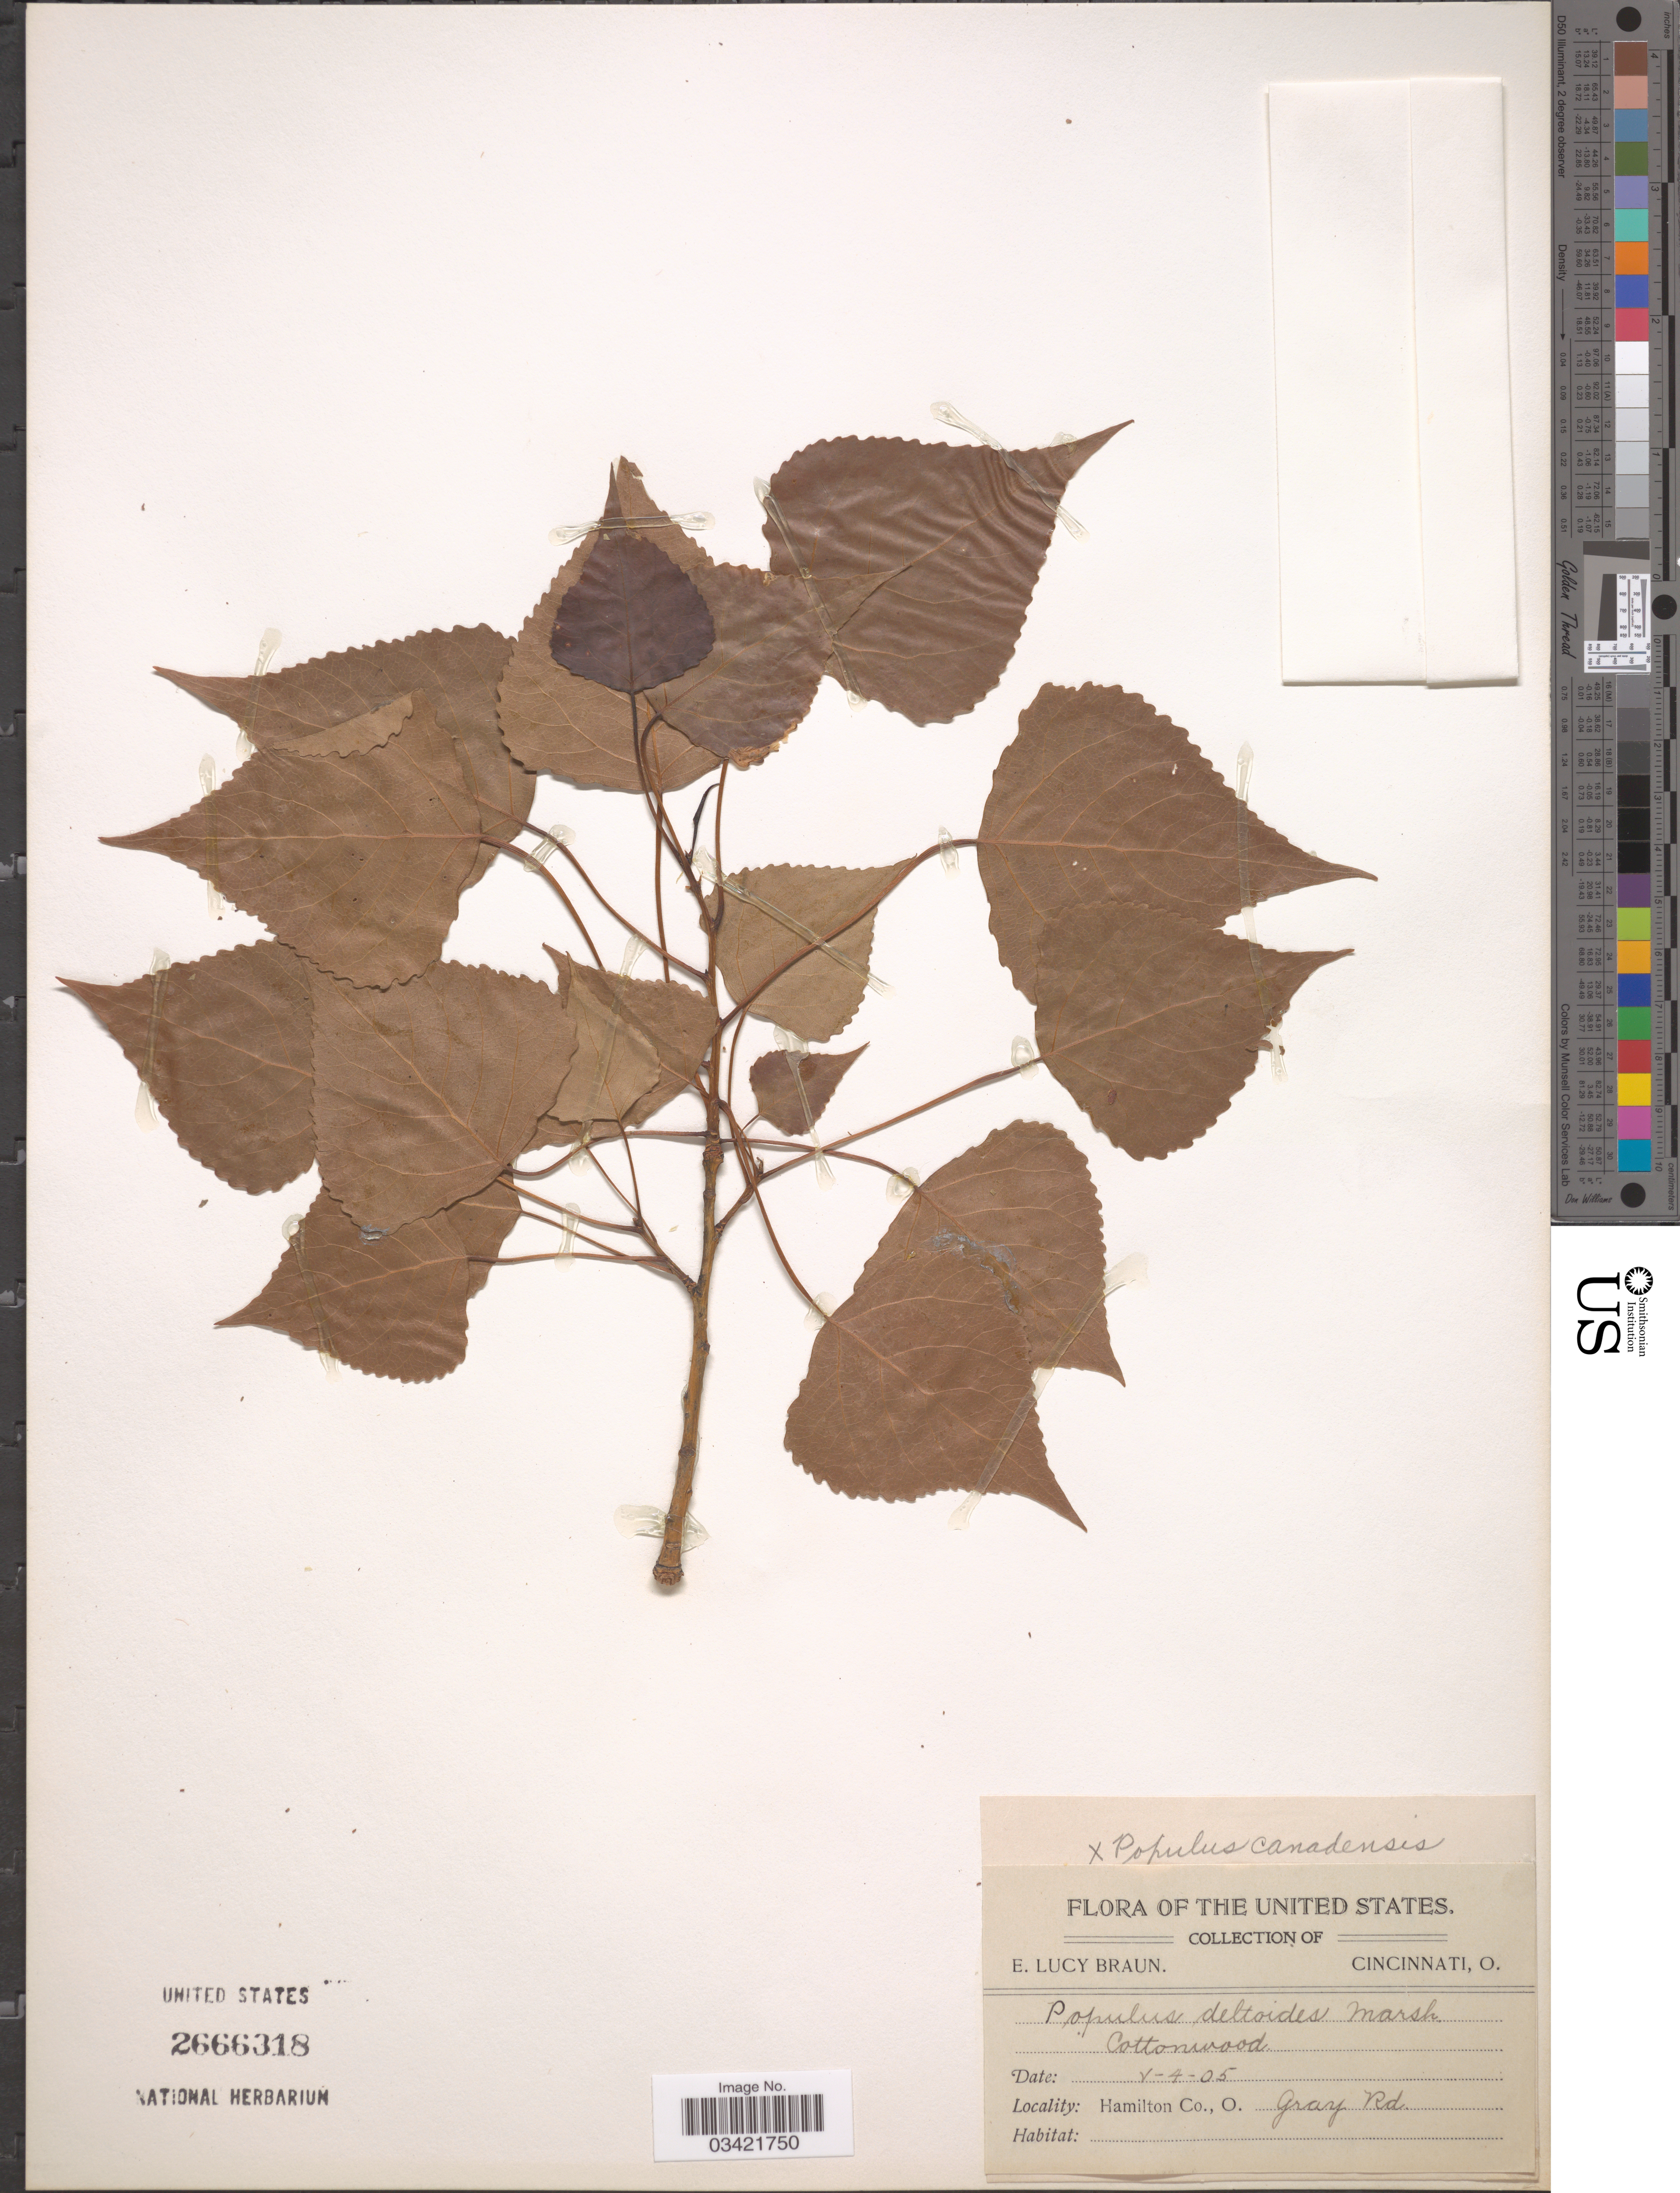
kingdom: Plantae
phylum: Tracheophyta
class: Magnoliopsida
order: Malpighiales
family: Salicaceae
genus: Populus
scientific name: Populus canadensis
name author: Moench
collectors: E. L. Braun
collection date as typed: Transcribed d/m/y: 4/5/5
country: United States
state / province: Ohio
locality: Hamilton Co. Gray Rd.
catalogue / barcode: US 2666318